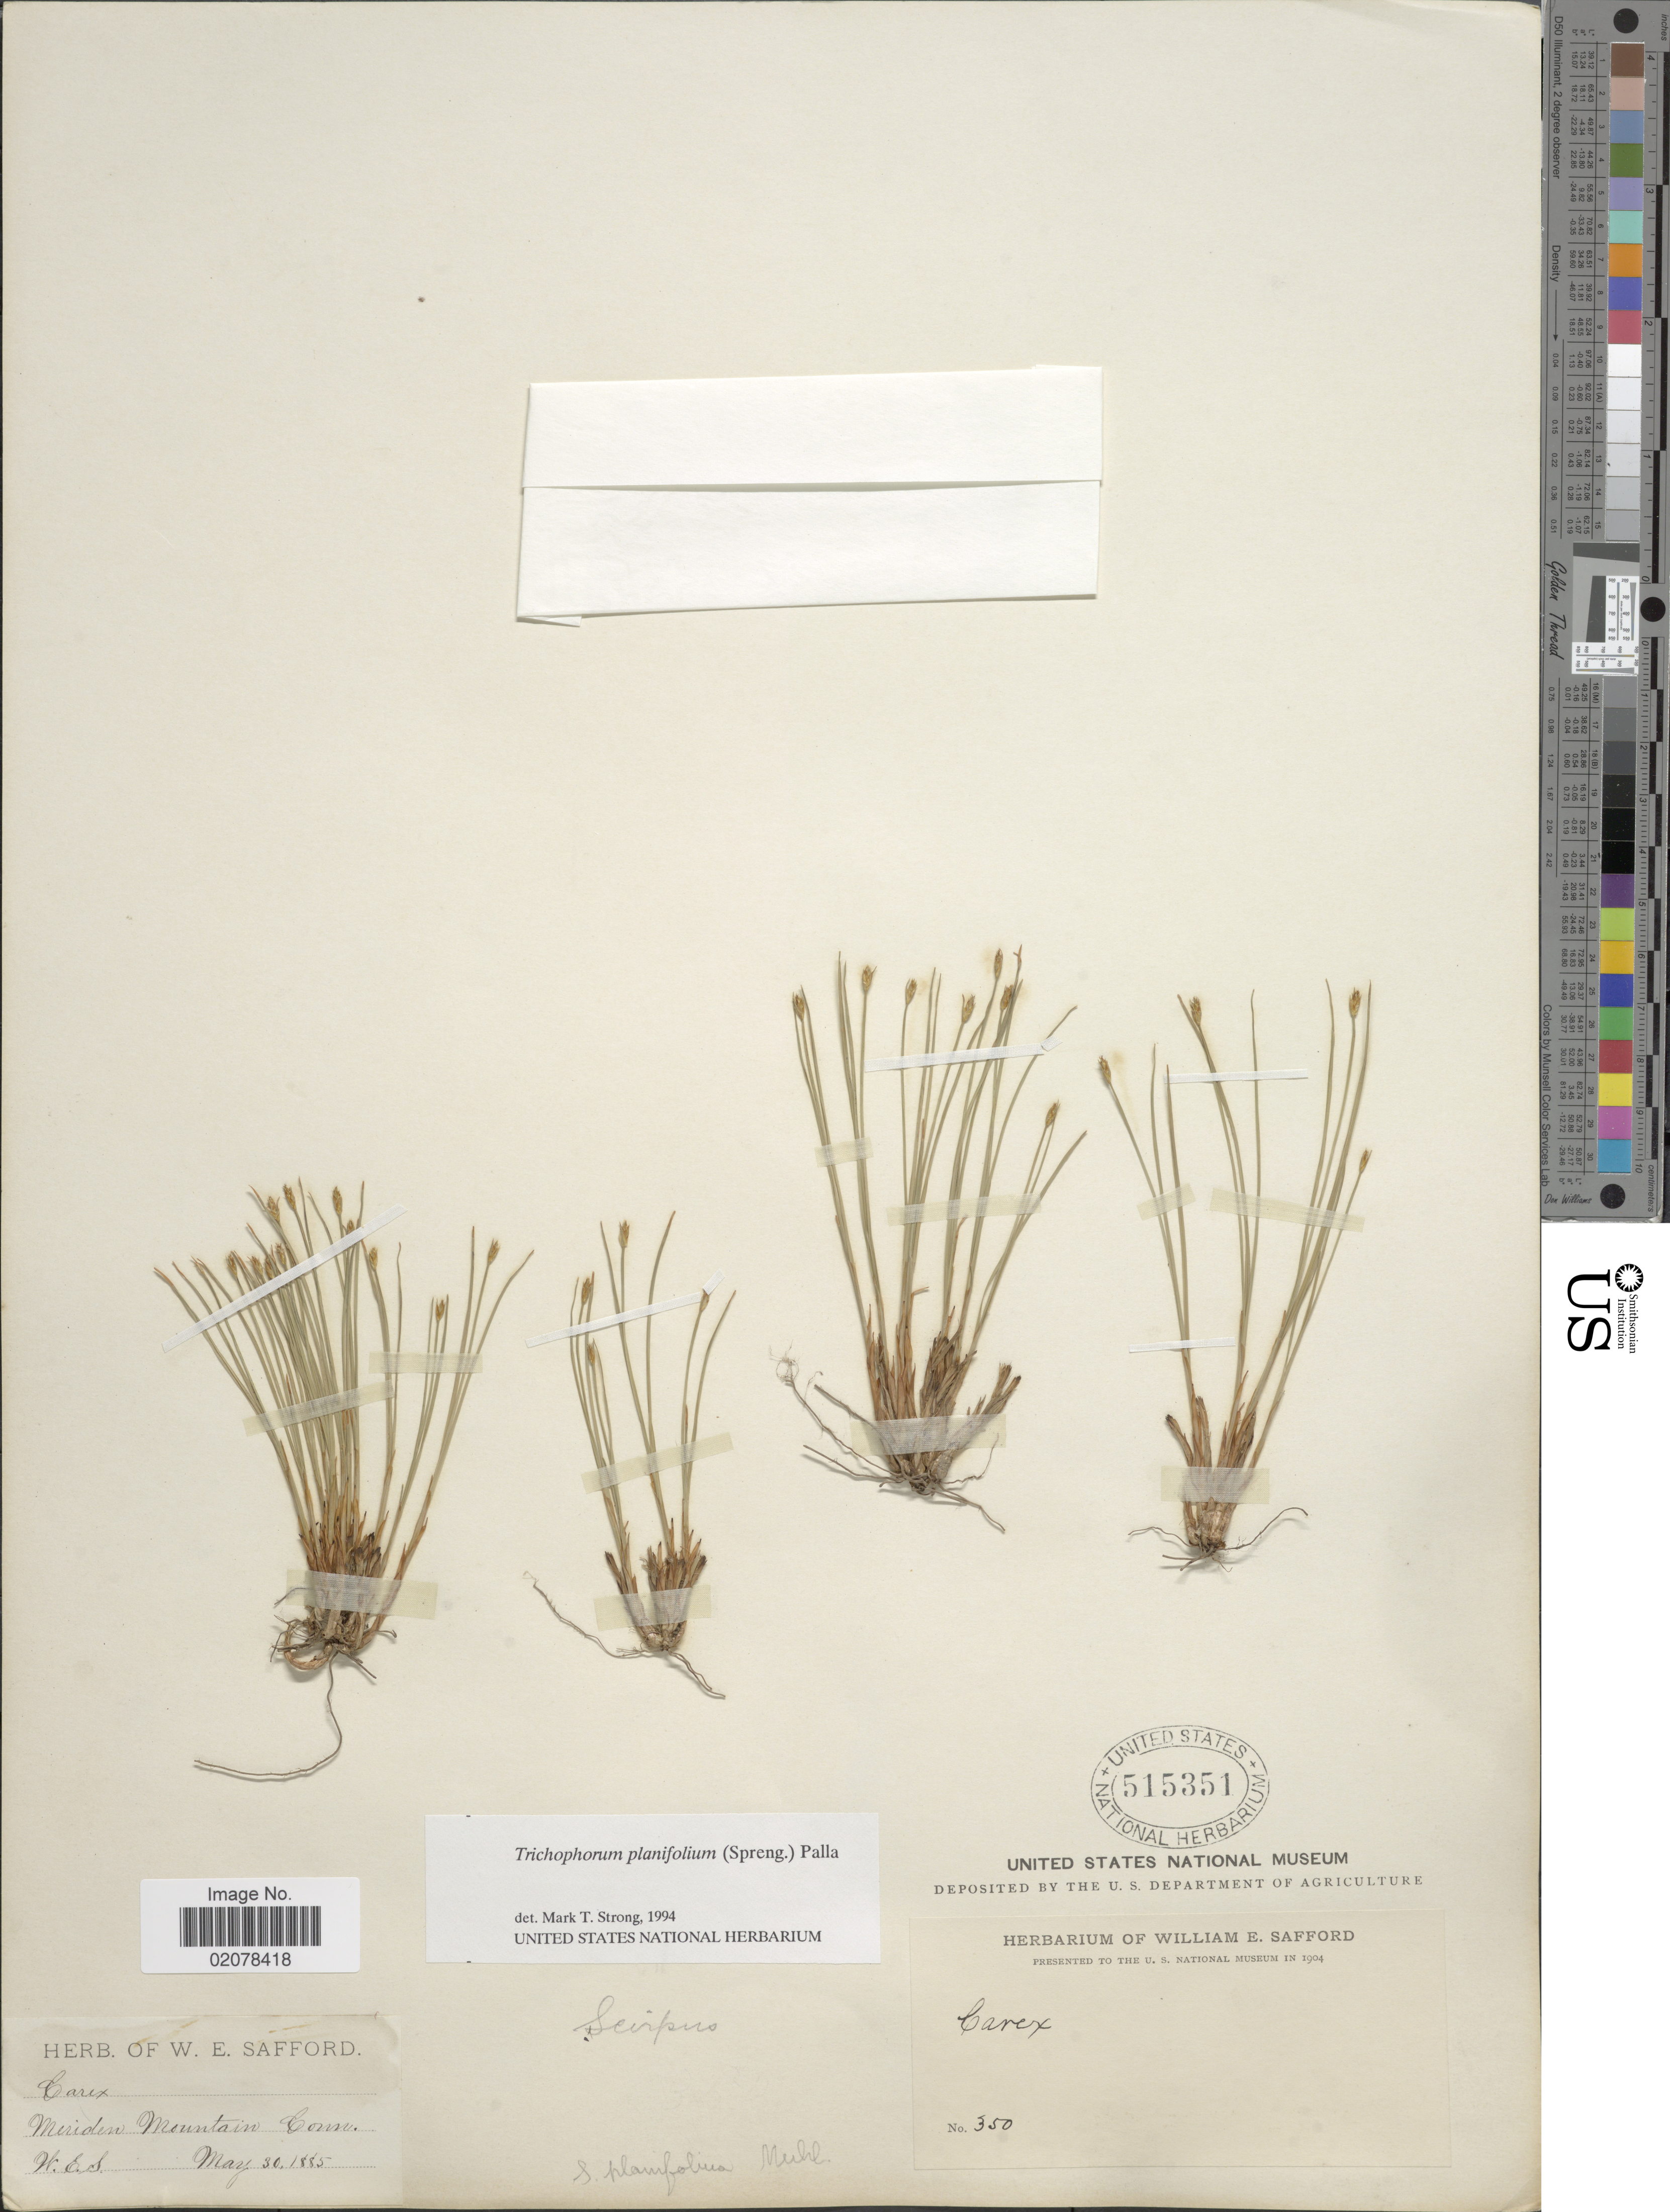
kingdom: Plantae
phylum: Tracheophyta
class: Liliopsida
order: Poales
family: Cyperaceae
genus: Trichophorum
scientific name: Trichophorum planifolium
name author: (Spreng.) Palla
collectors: W. E. Safford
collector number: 350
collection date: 1885-05-30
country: United States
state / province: Connecticut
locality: Meriden Mountain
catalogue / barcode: US 515351